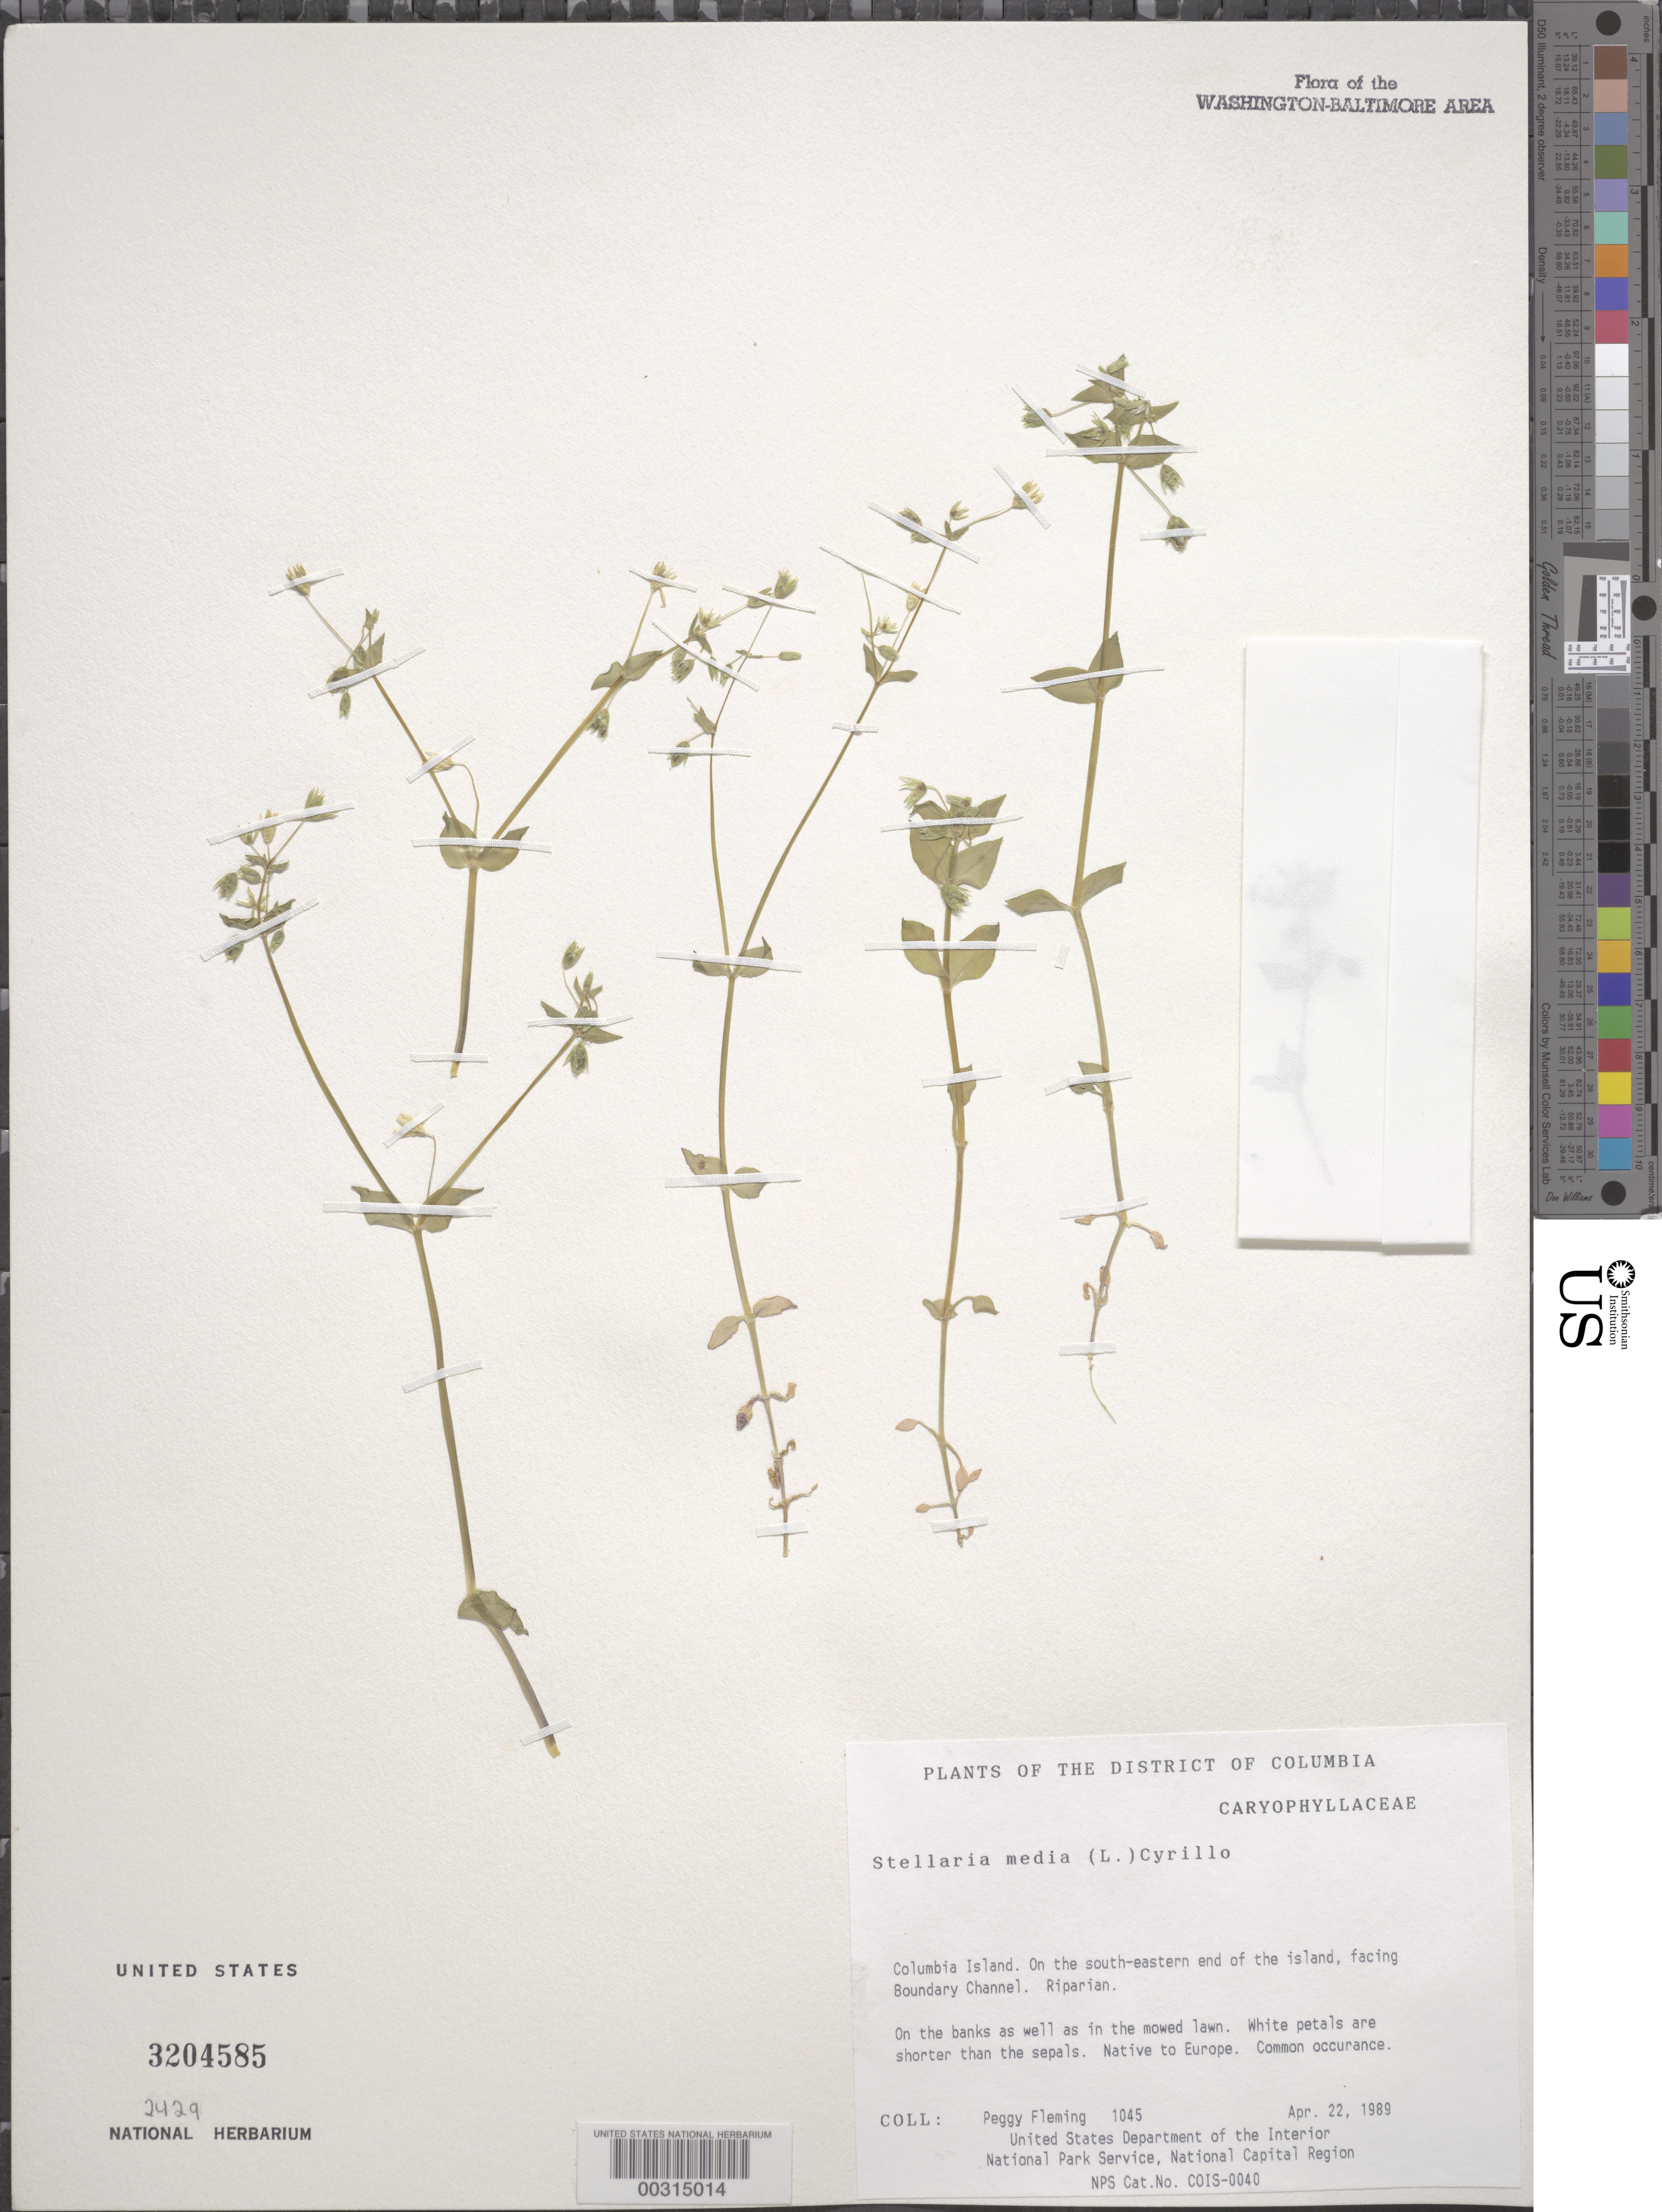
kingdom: Plantae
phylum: Tracheophyta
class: Magnoliopsida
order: Caryophyllales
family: Caryophyllaceae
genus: Stellaria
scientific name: Stellaria media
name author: (L.) Vill.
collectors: P. Fleming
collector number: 1045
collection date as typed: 22 Apr 1989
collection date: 1989-04-22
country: United States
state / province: District of Columbia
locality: Columbia Island, SE end of the Island, facing Boundary Channel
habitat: On banks and in mowed lawn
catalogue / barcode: US 3204585